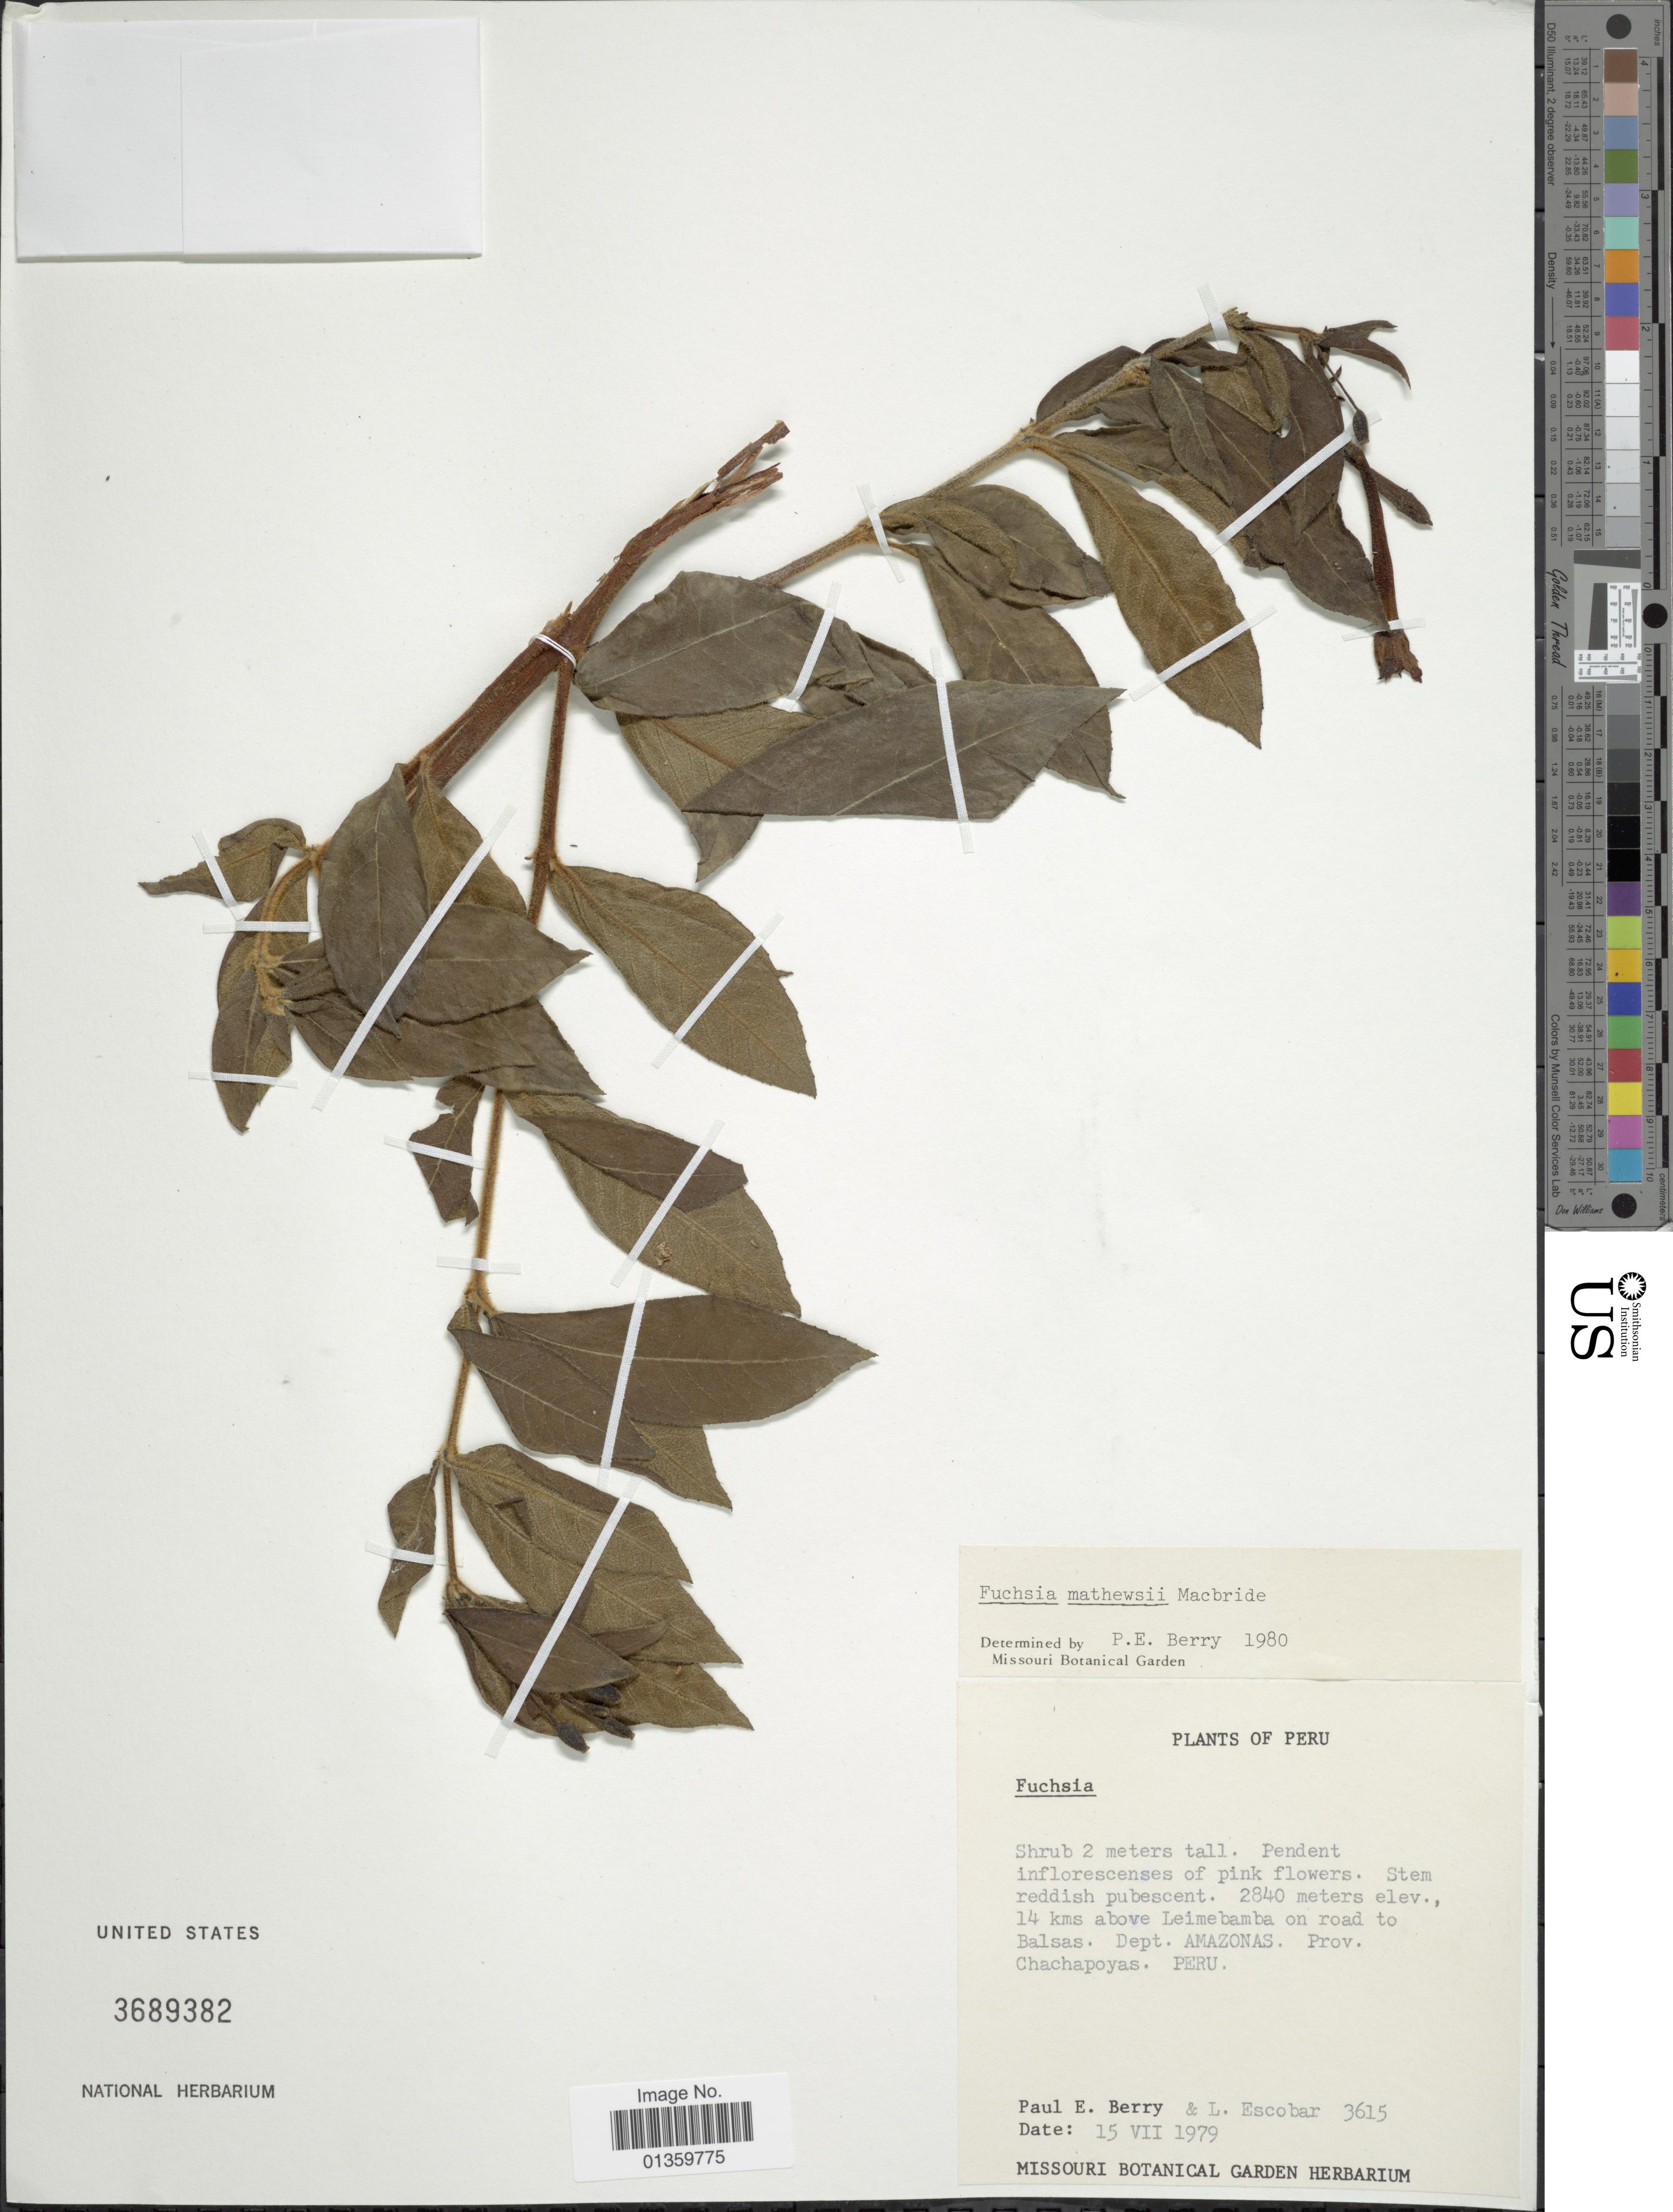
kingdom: Plantae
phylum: Tracheophyta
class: Magnoliopsida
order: Myrtales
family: Onagraceae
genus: Fuchsia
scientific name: Fuchsia mathewsii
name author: J.F. Macbr.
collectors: P. E. Berry & L. Escobar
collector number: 3615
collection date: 1979-07-15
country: Peru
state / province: Amazonas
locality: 14 kms above Leimebamba on road to Balsas. Prov. Chachapoyas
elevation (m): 2840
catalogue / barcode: US 3689382